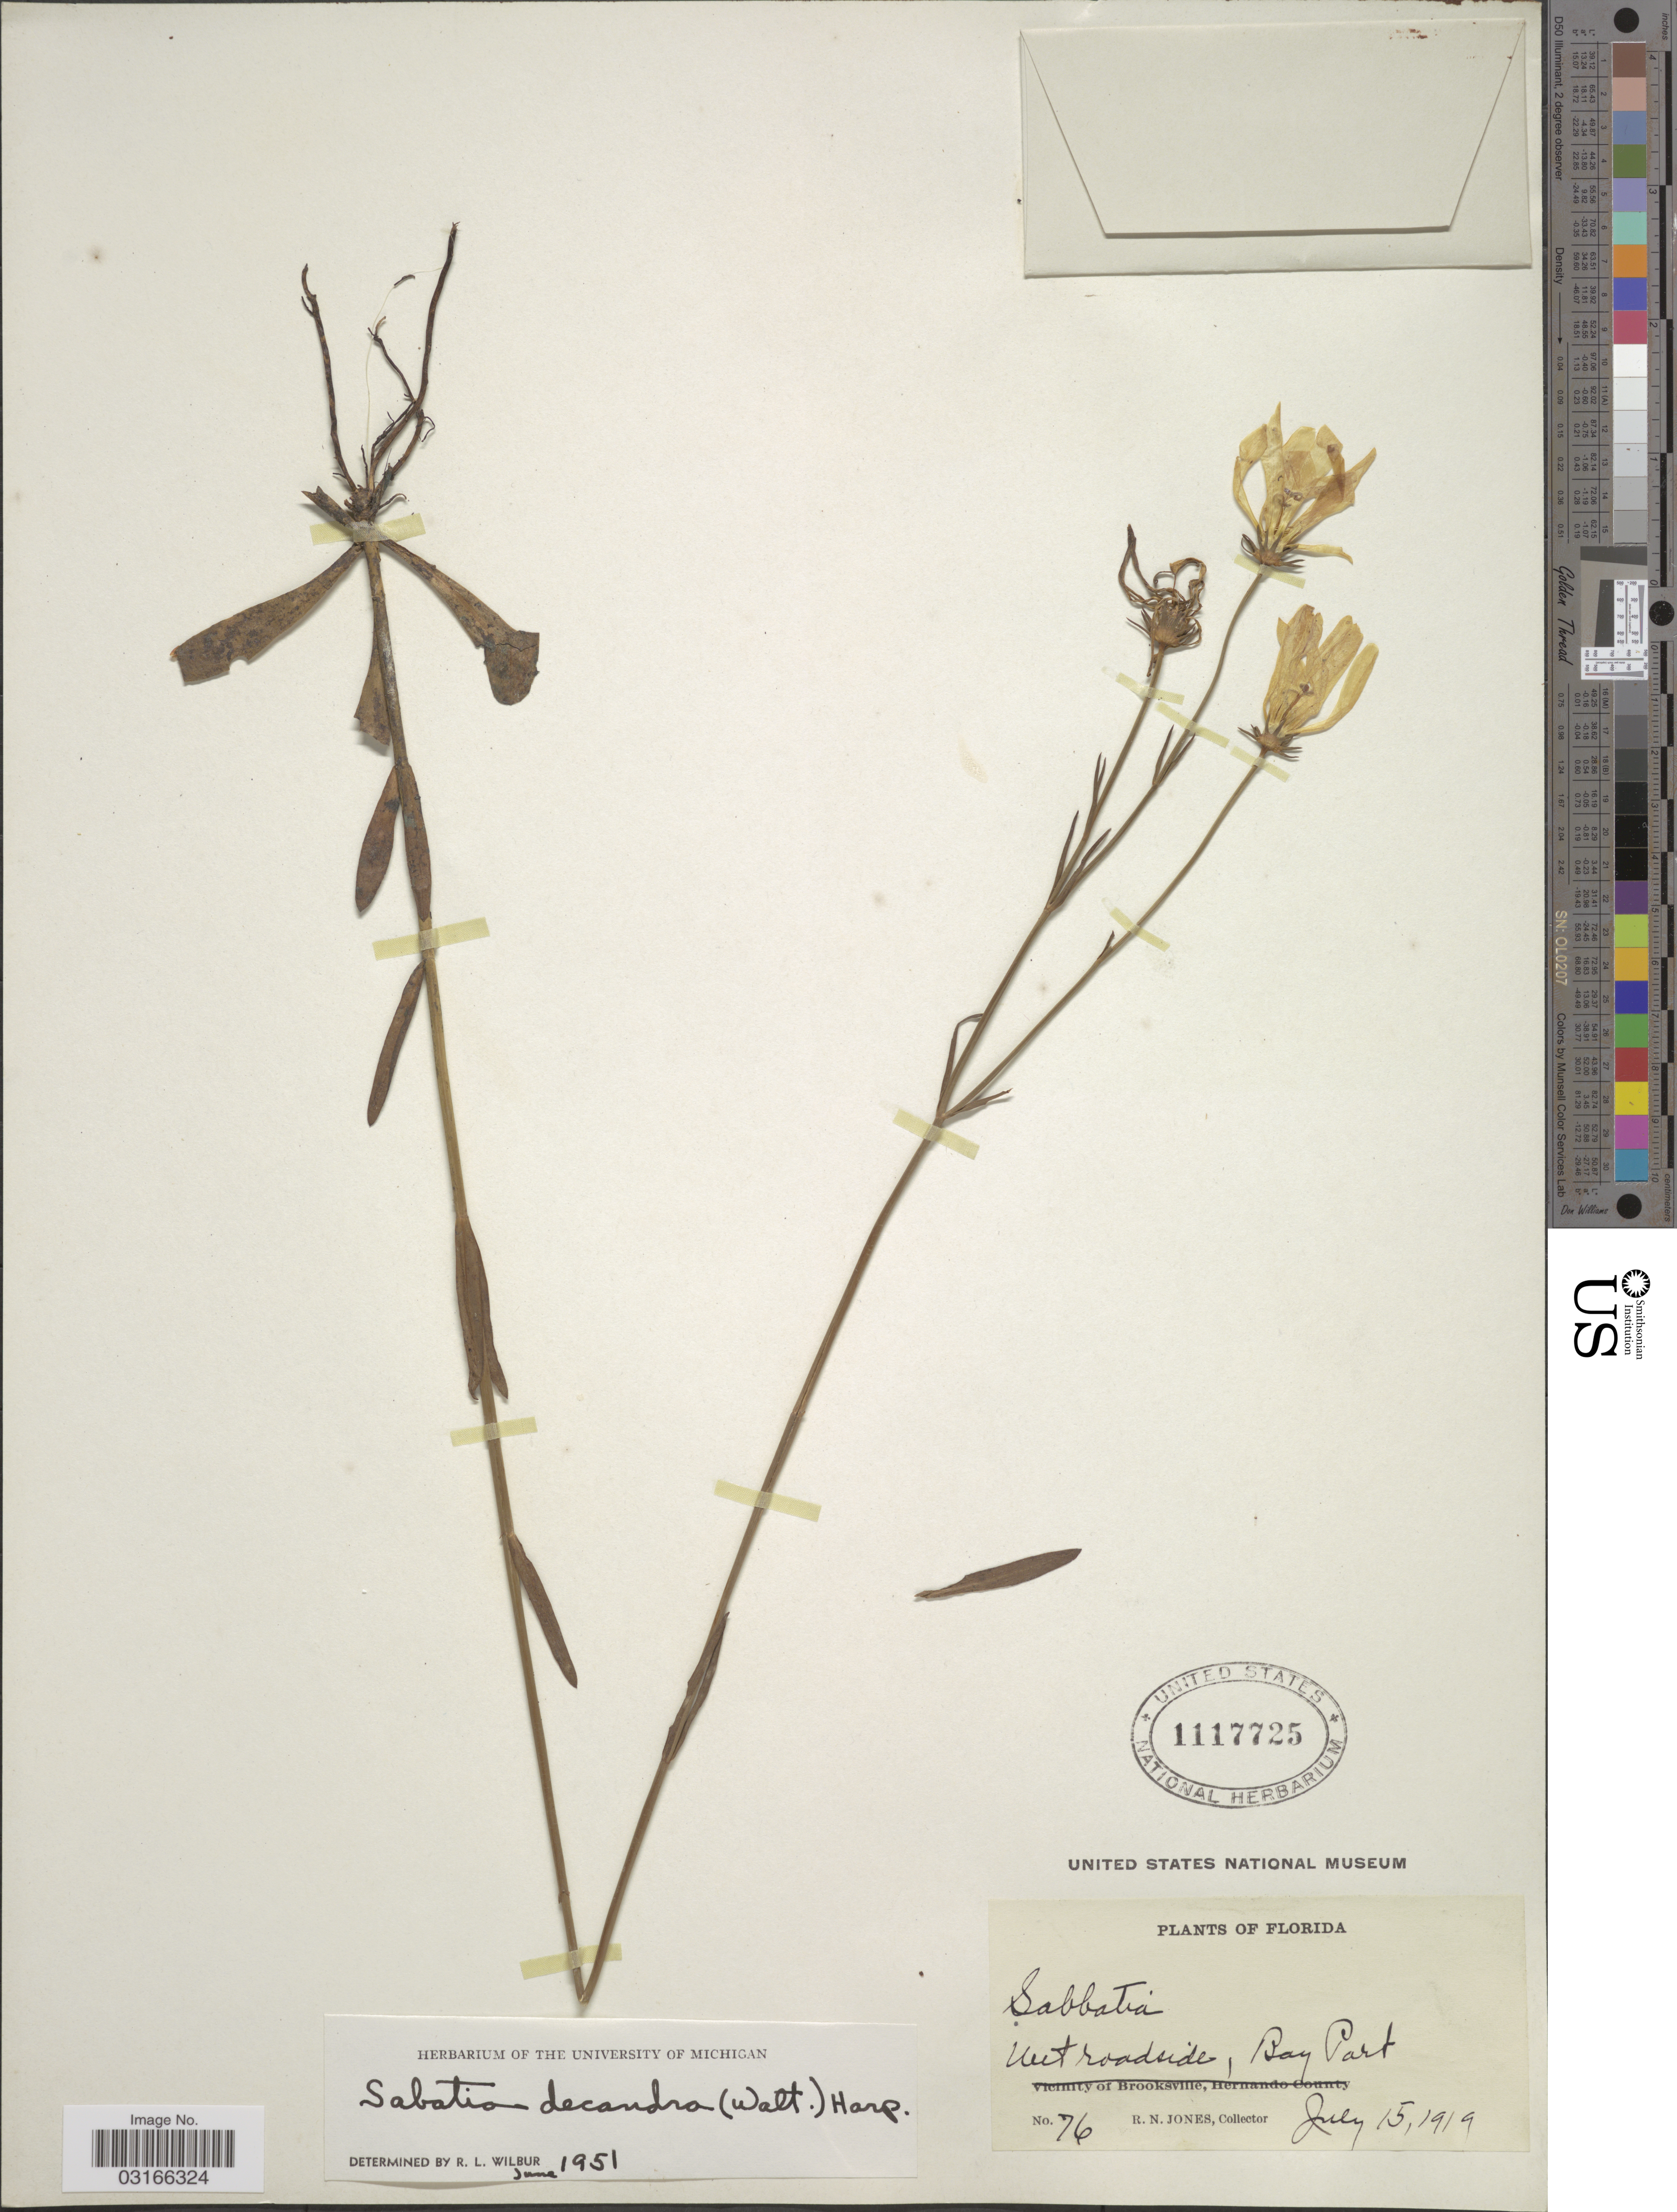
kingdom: Plantae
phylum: Tracheophyta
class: Magnoliopsida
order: Gentianales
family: Gentianaceae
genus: Sabatia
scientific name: Sabatia decandra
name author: (Walter)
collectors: R. N. Jones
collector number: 76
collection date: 1919-07-15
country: United States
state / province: Florida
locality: Wet roadside, Bay Part.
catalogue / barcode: US 1117725